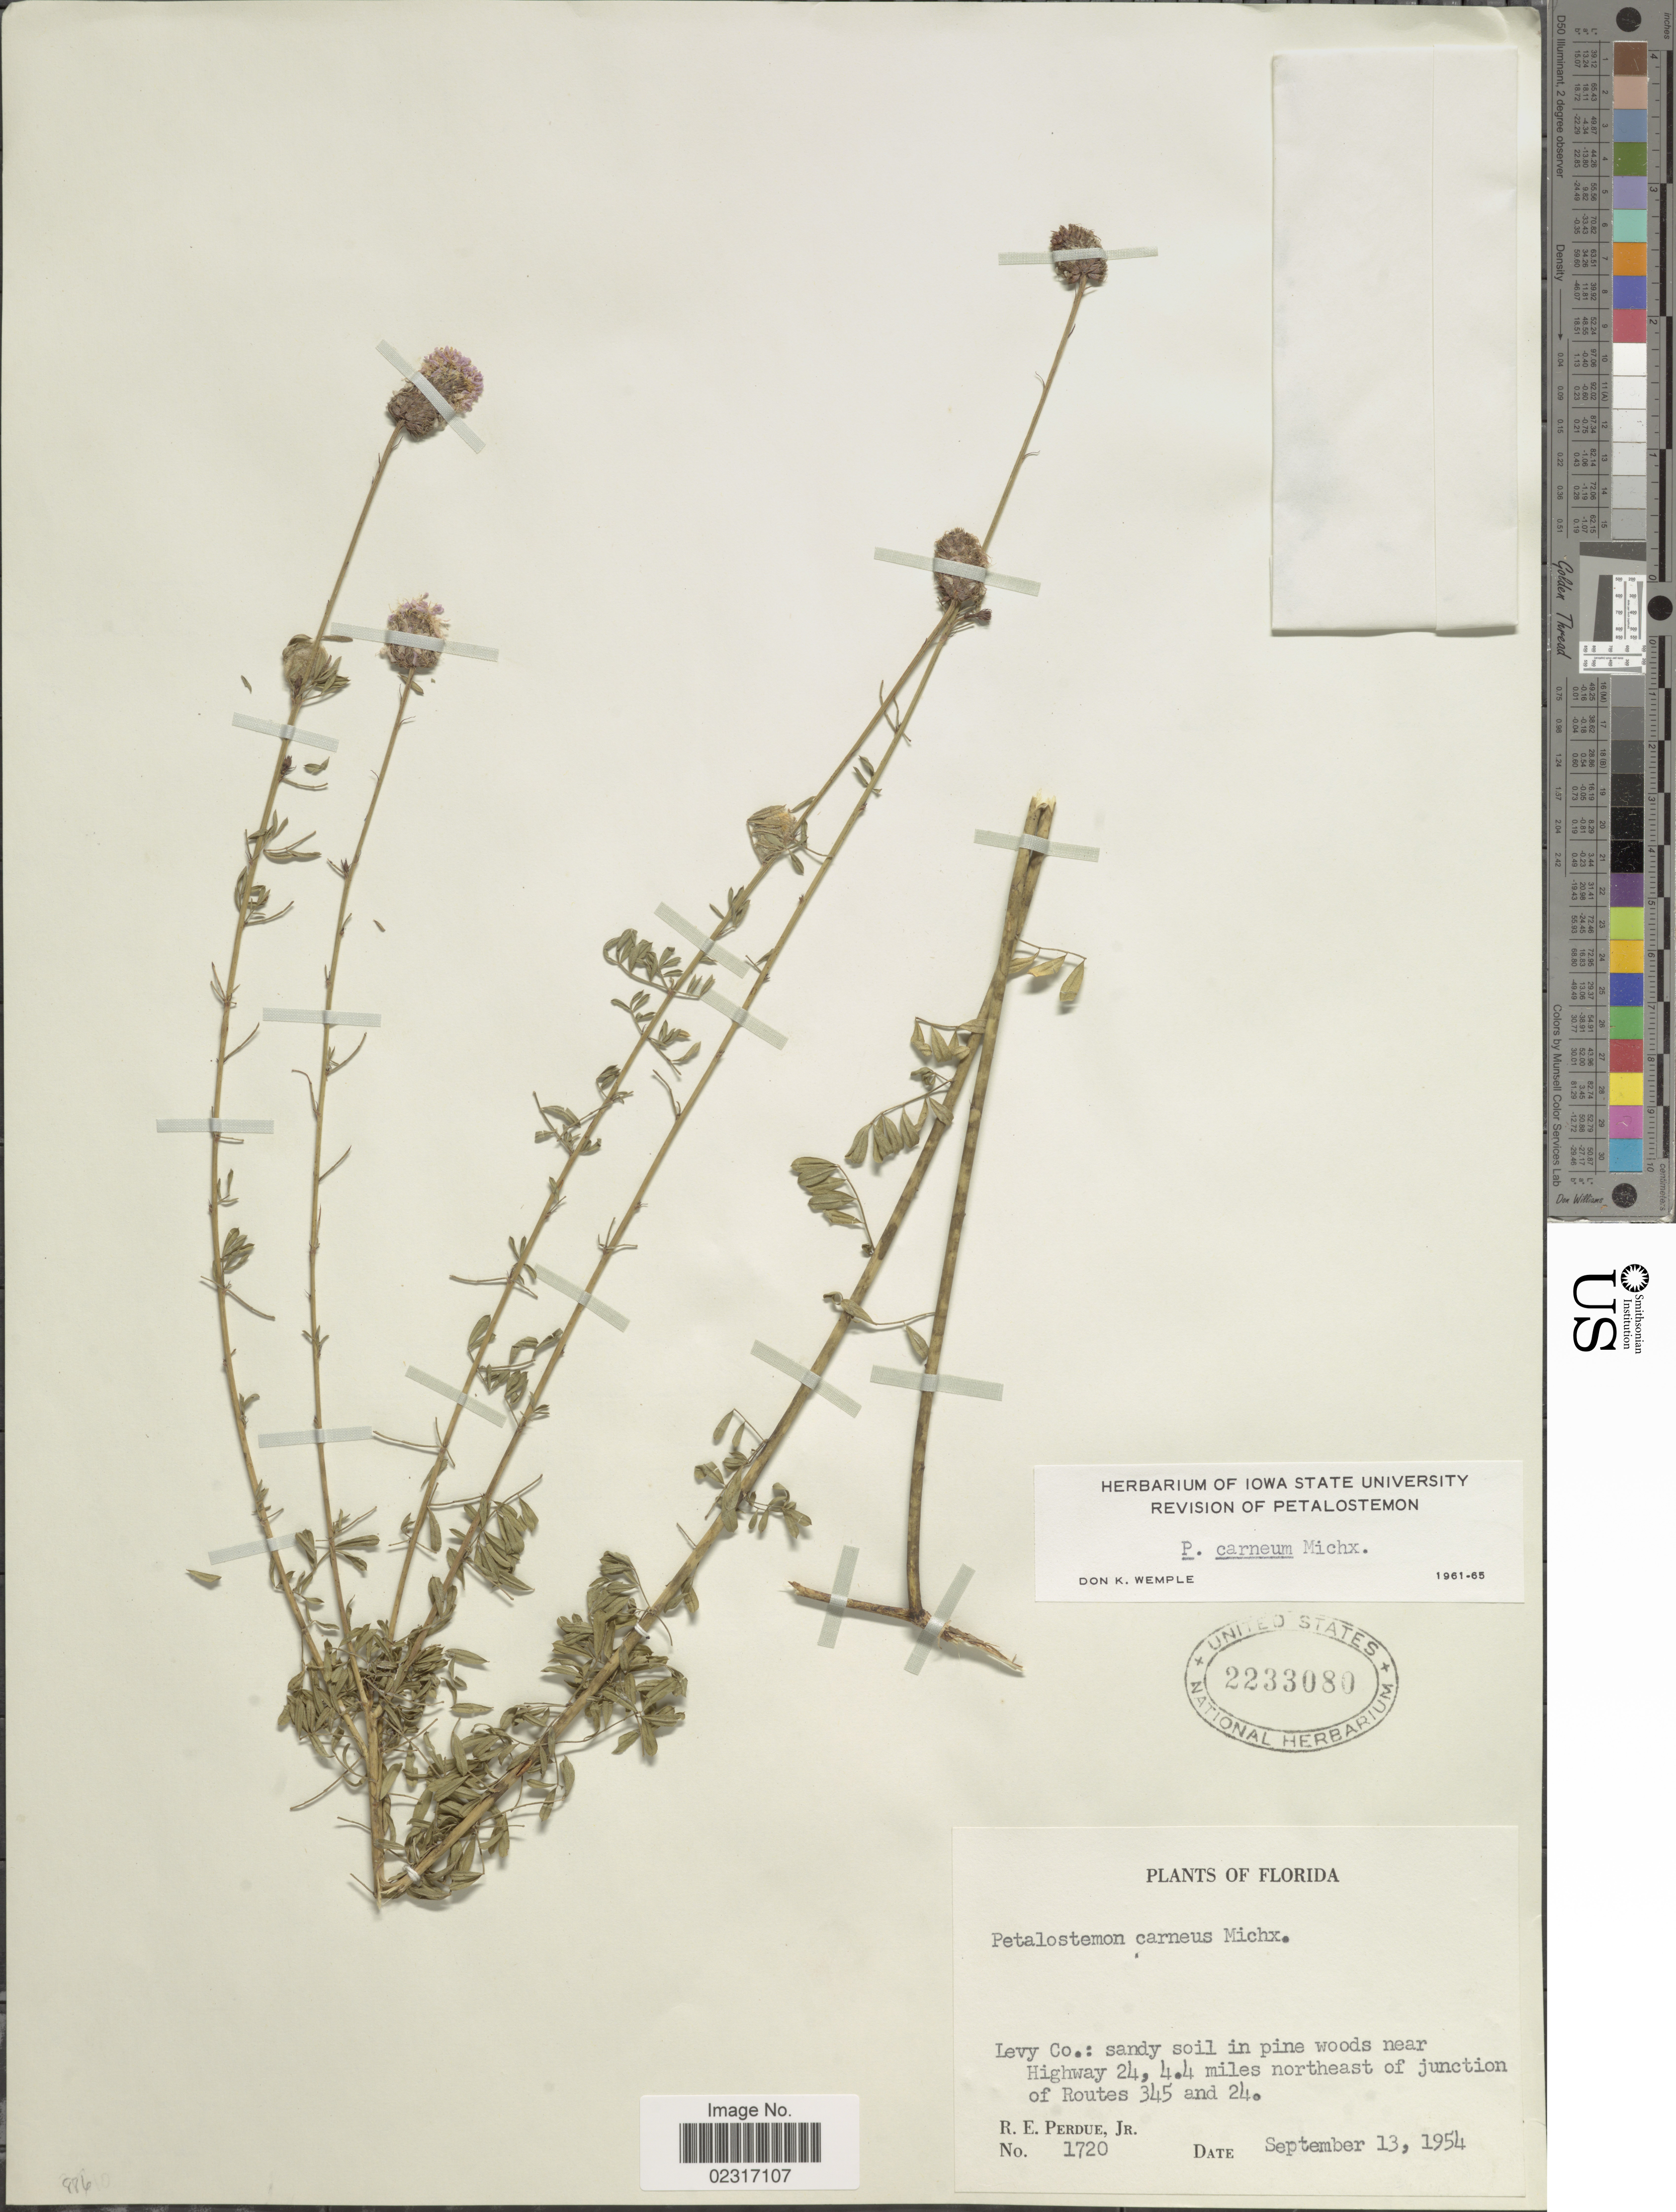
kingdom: Plantae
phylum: Tracheophyta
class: Magnoliopsida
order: Fabales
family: Fabaceae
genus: Dalea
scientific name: Dalea carnea var. carnea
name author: (Michx.) Poir.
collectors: R. E. Perdue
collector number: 1720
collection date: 1954-09-13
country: United States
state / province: Florida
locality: Levy Co. near Higheay 24, 4.4 miles northeast of junction of Routes 345 and 24.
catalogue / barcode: US 2233080